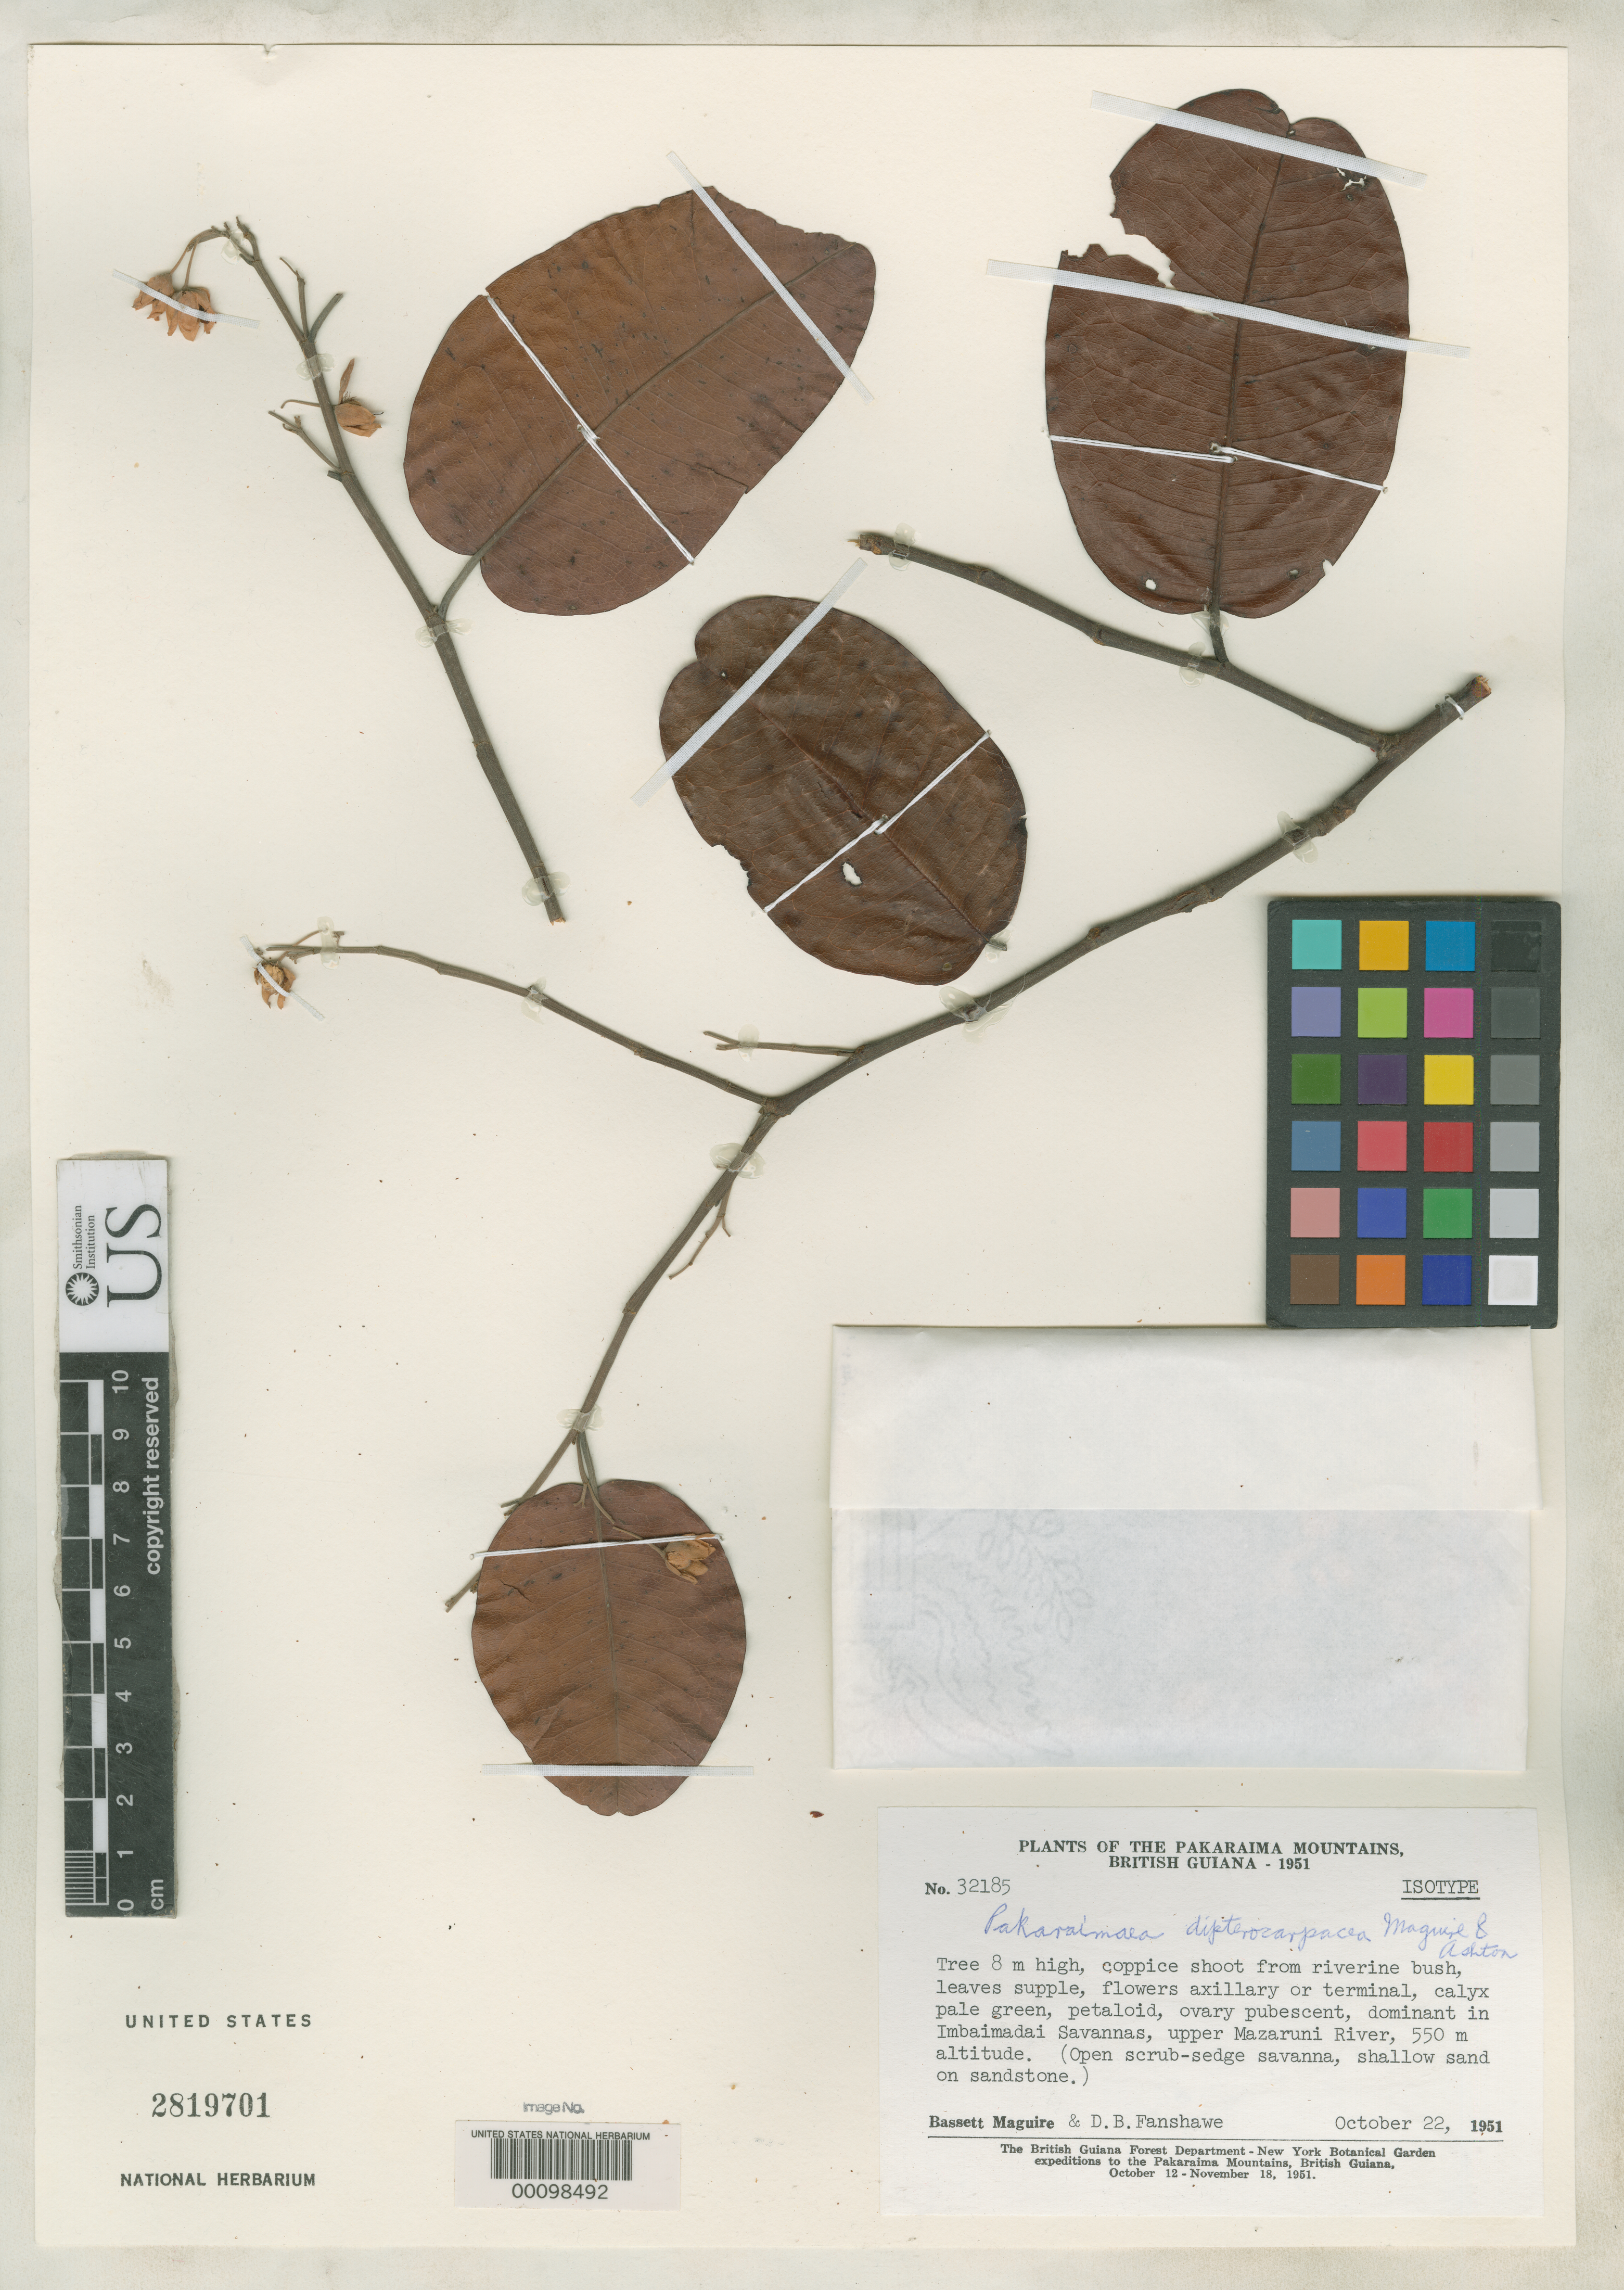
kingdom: Plantae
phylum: Tracheophyta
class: Magnoliopsida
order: Malvales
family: Dipterocarpaceae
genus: Pakaraimaea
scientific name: Pakaraimaea dipterocarpacea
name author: Maguire & P.S. Ashton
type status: Isotype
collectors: B. Maguire & D. B. Fanshawe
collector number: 32185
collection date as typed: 22 Oct 1951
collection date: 1951-10-22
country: Guyana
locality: Pakaraima Mts., Imbaimadai savannas, upper Mazaruni River.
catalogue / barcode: US 2819701